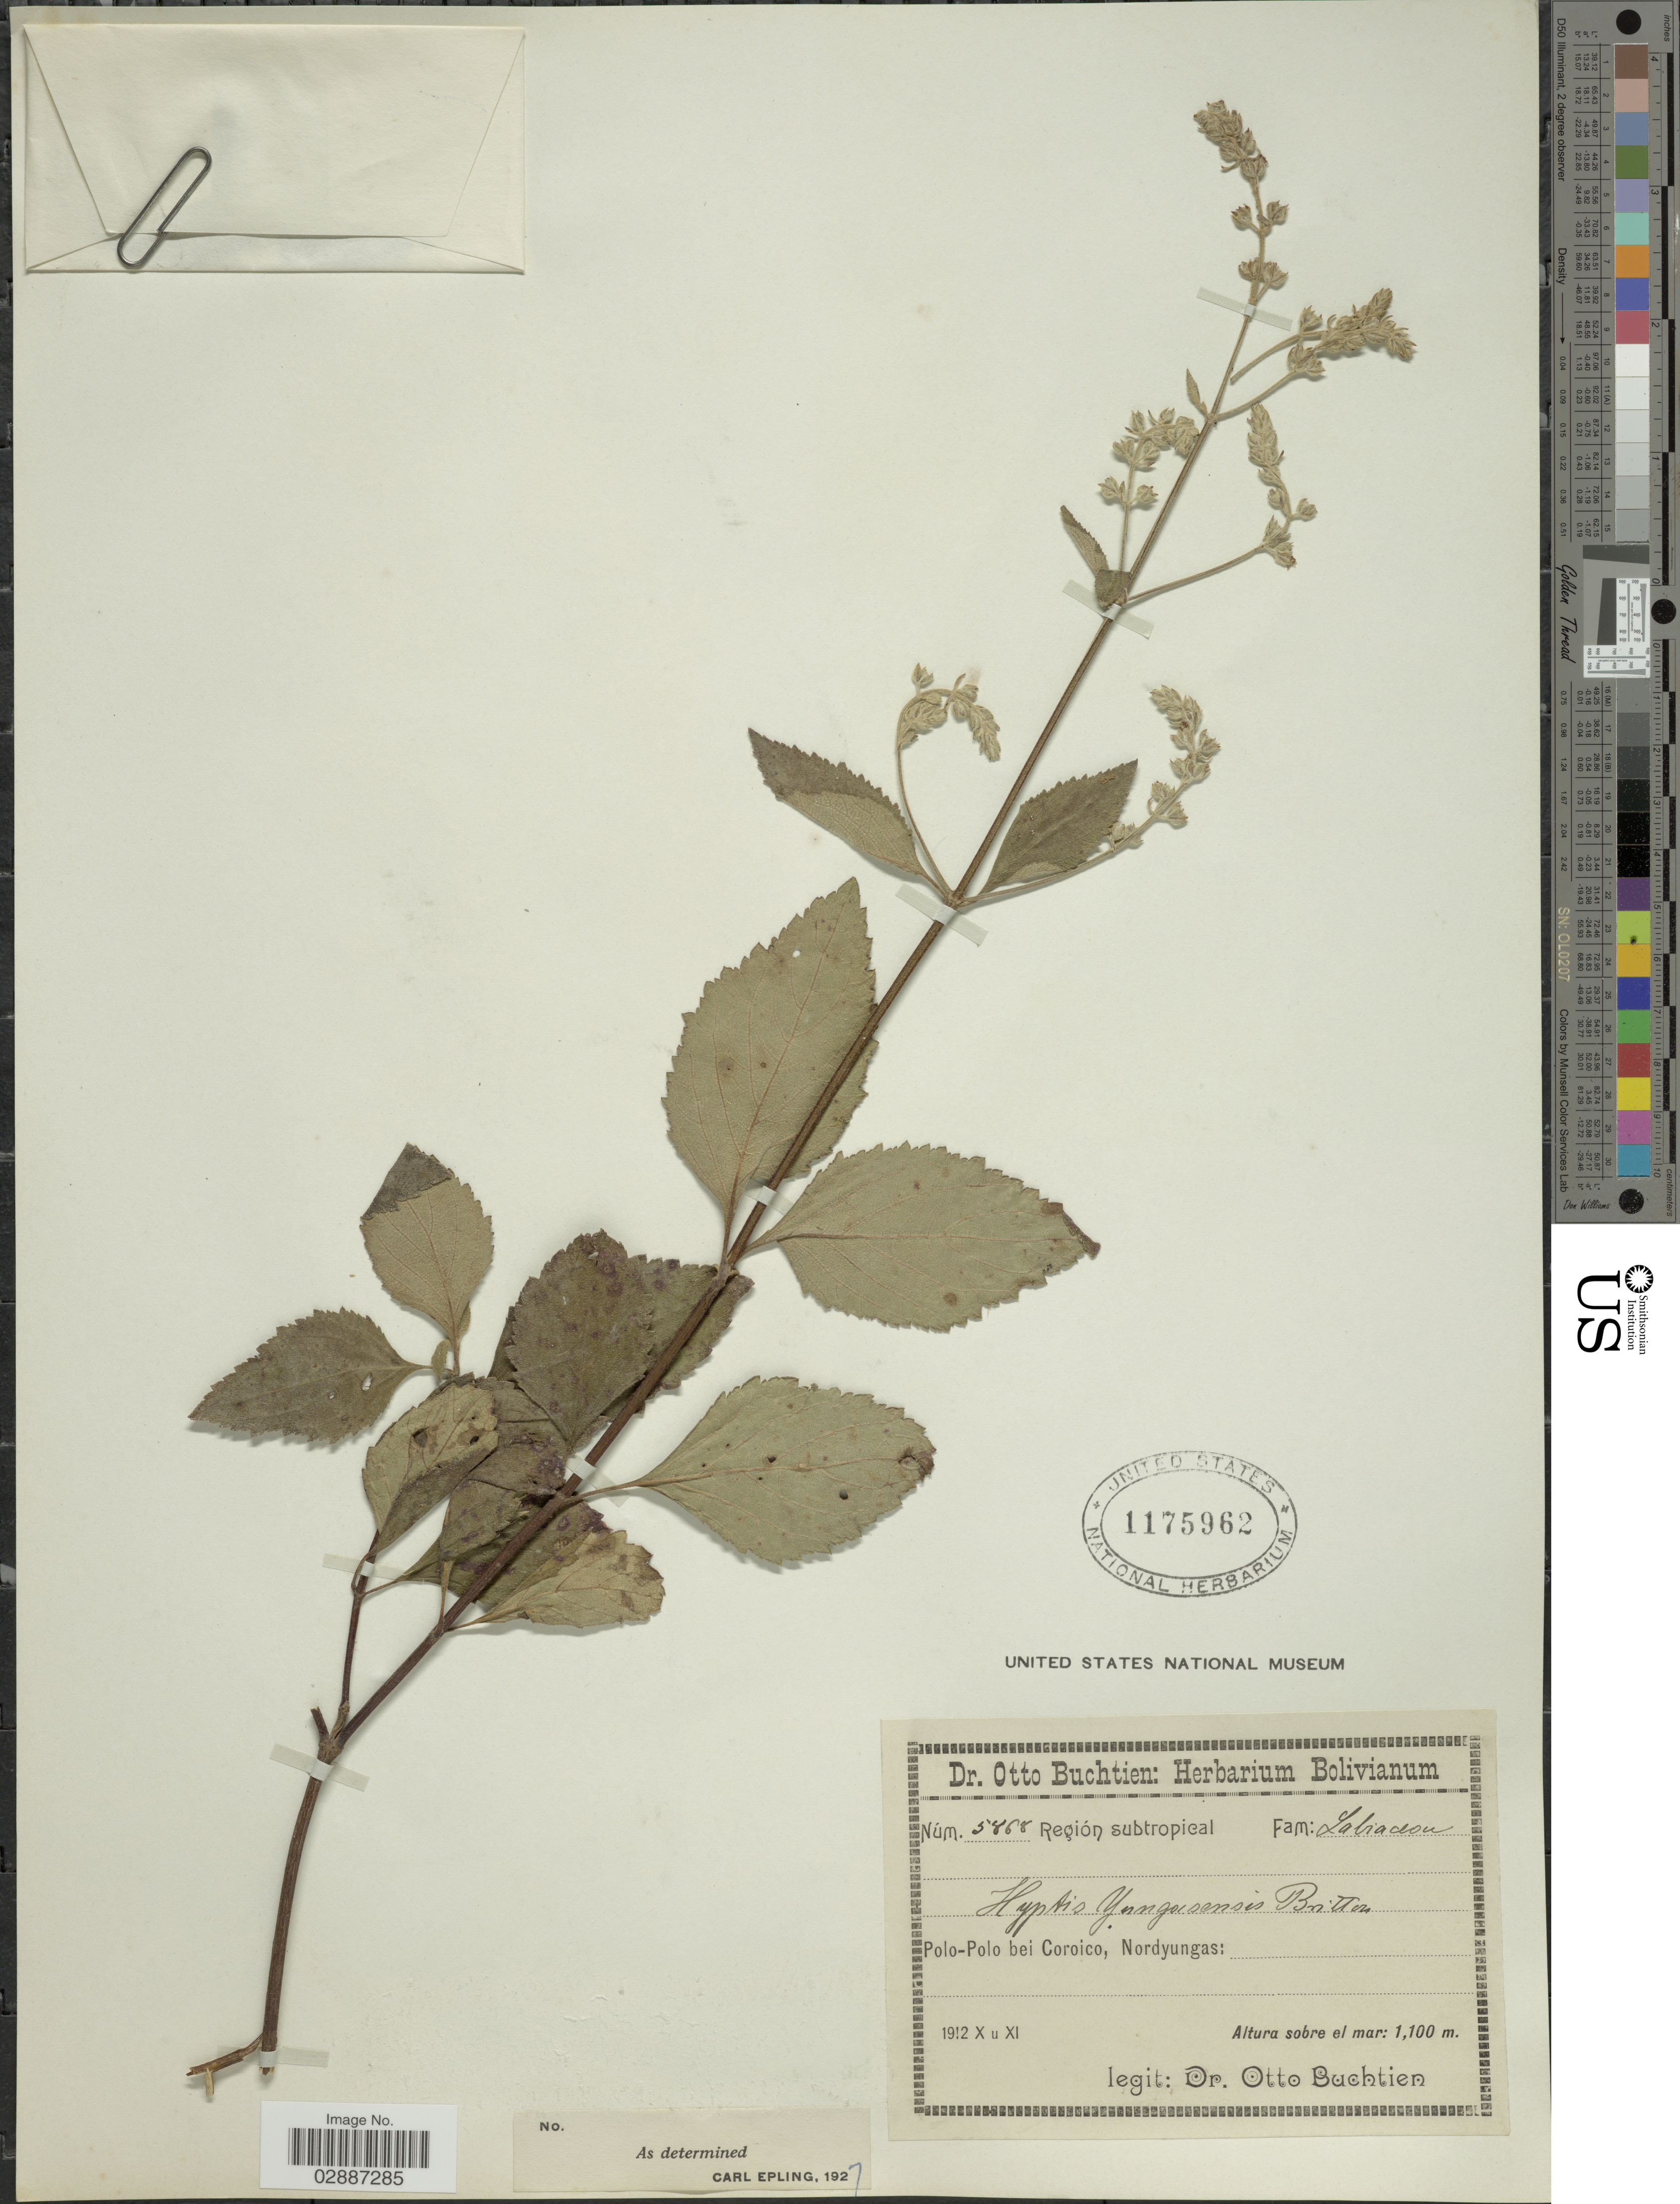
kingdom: Plantae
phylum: Tracheophyta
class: Magnoliopsida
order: Lamiales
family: Lamiaceae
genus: Cantinoa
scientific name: Cantinoa sp.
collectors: O. Buchtien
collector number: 5866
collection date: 1912-10/1912-11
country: Bolivia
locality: Polo-polo bei Coroico, Nordyungas.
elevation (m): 1100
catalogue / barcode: US 1175962